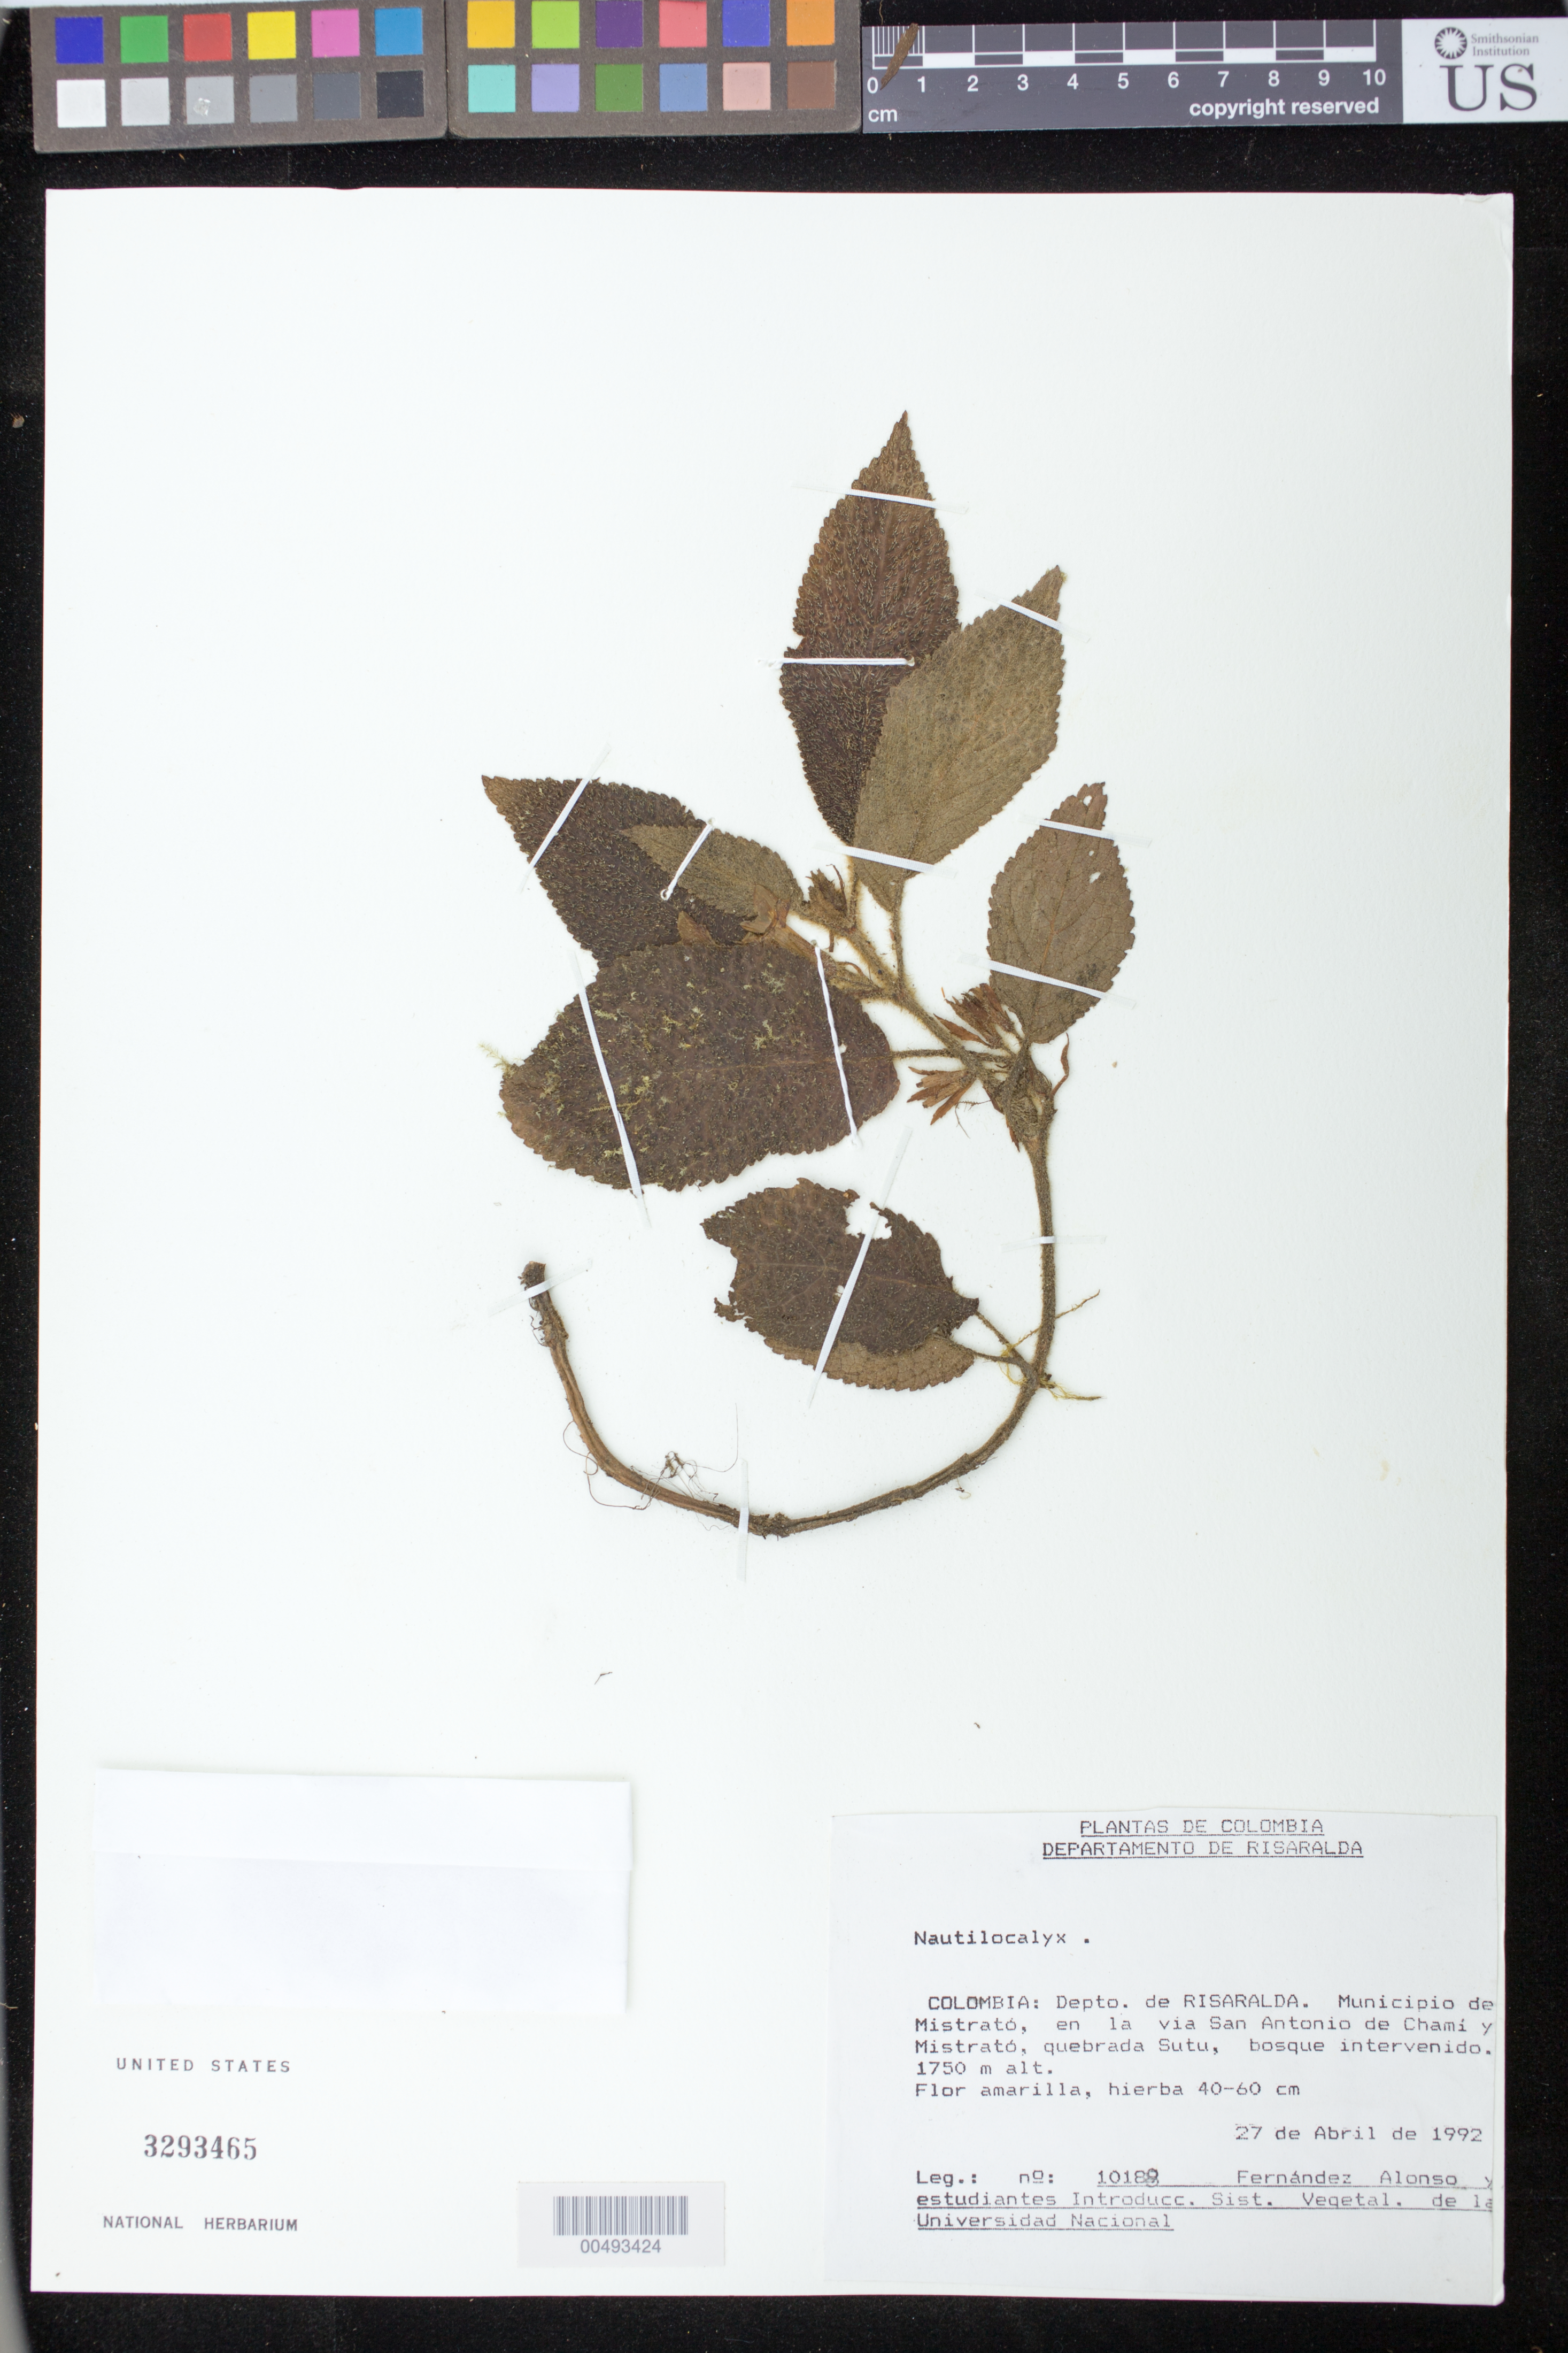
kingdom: Plantae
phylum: Tracheophyta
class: Magnoliopsida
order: Lamiales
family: Gesneriaceae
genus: Nautilocalyx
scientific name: Nautilocalyx sp.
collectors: J. L. Fernández-Alonso & Estudiantes Introducc. Sist. Vegetal. de la Universidad Nacional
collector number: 10188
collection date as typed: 27 Apr 1992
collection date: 1992-04-27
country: Colombia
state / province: Risaralda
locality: Municipio de Mistrató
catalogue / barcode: US 3293465